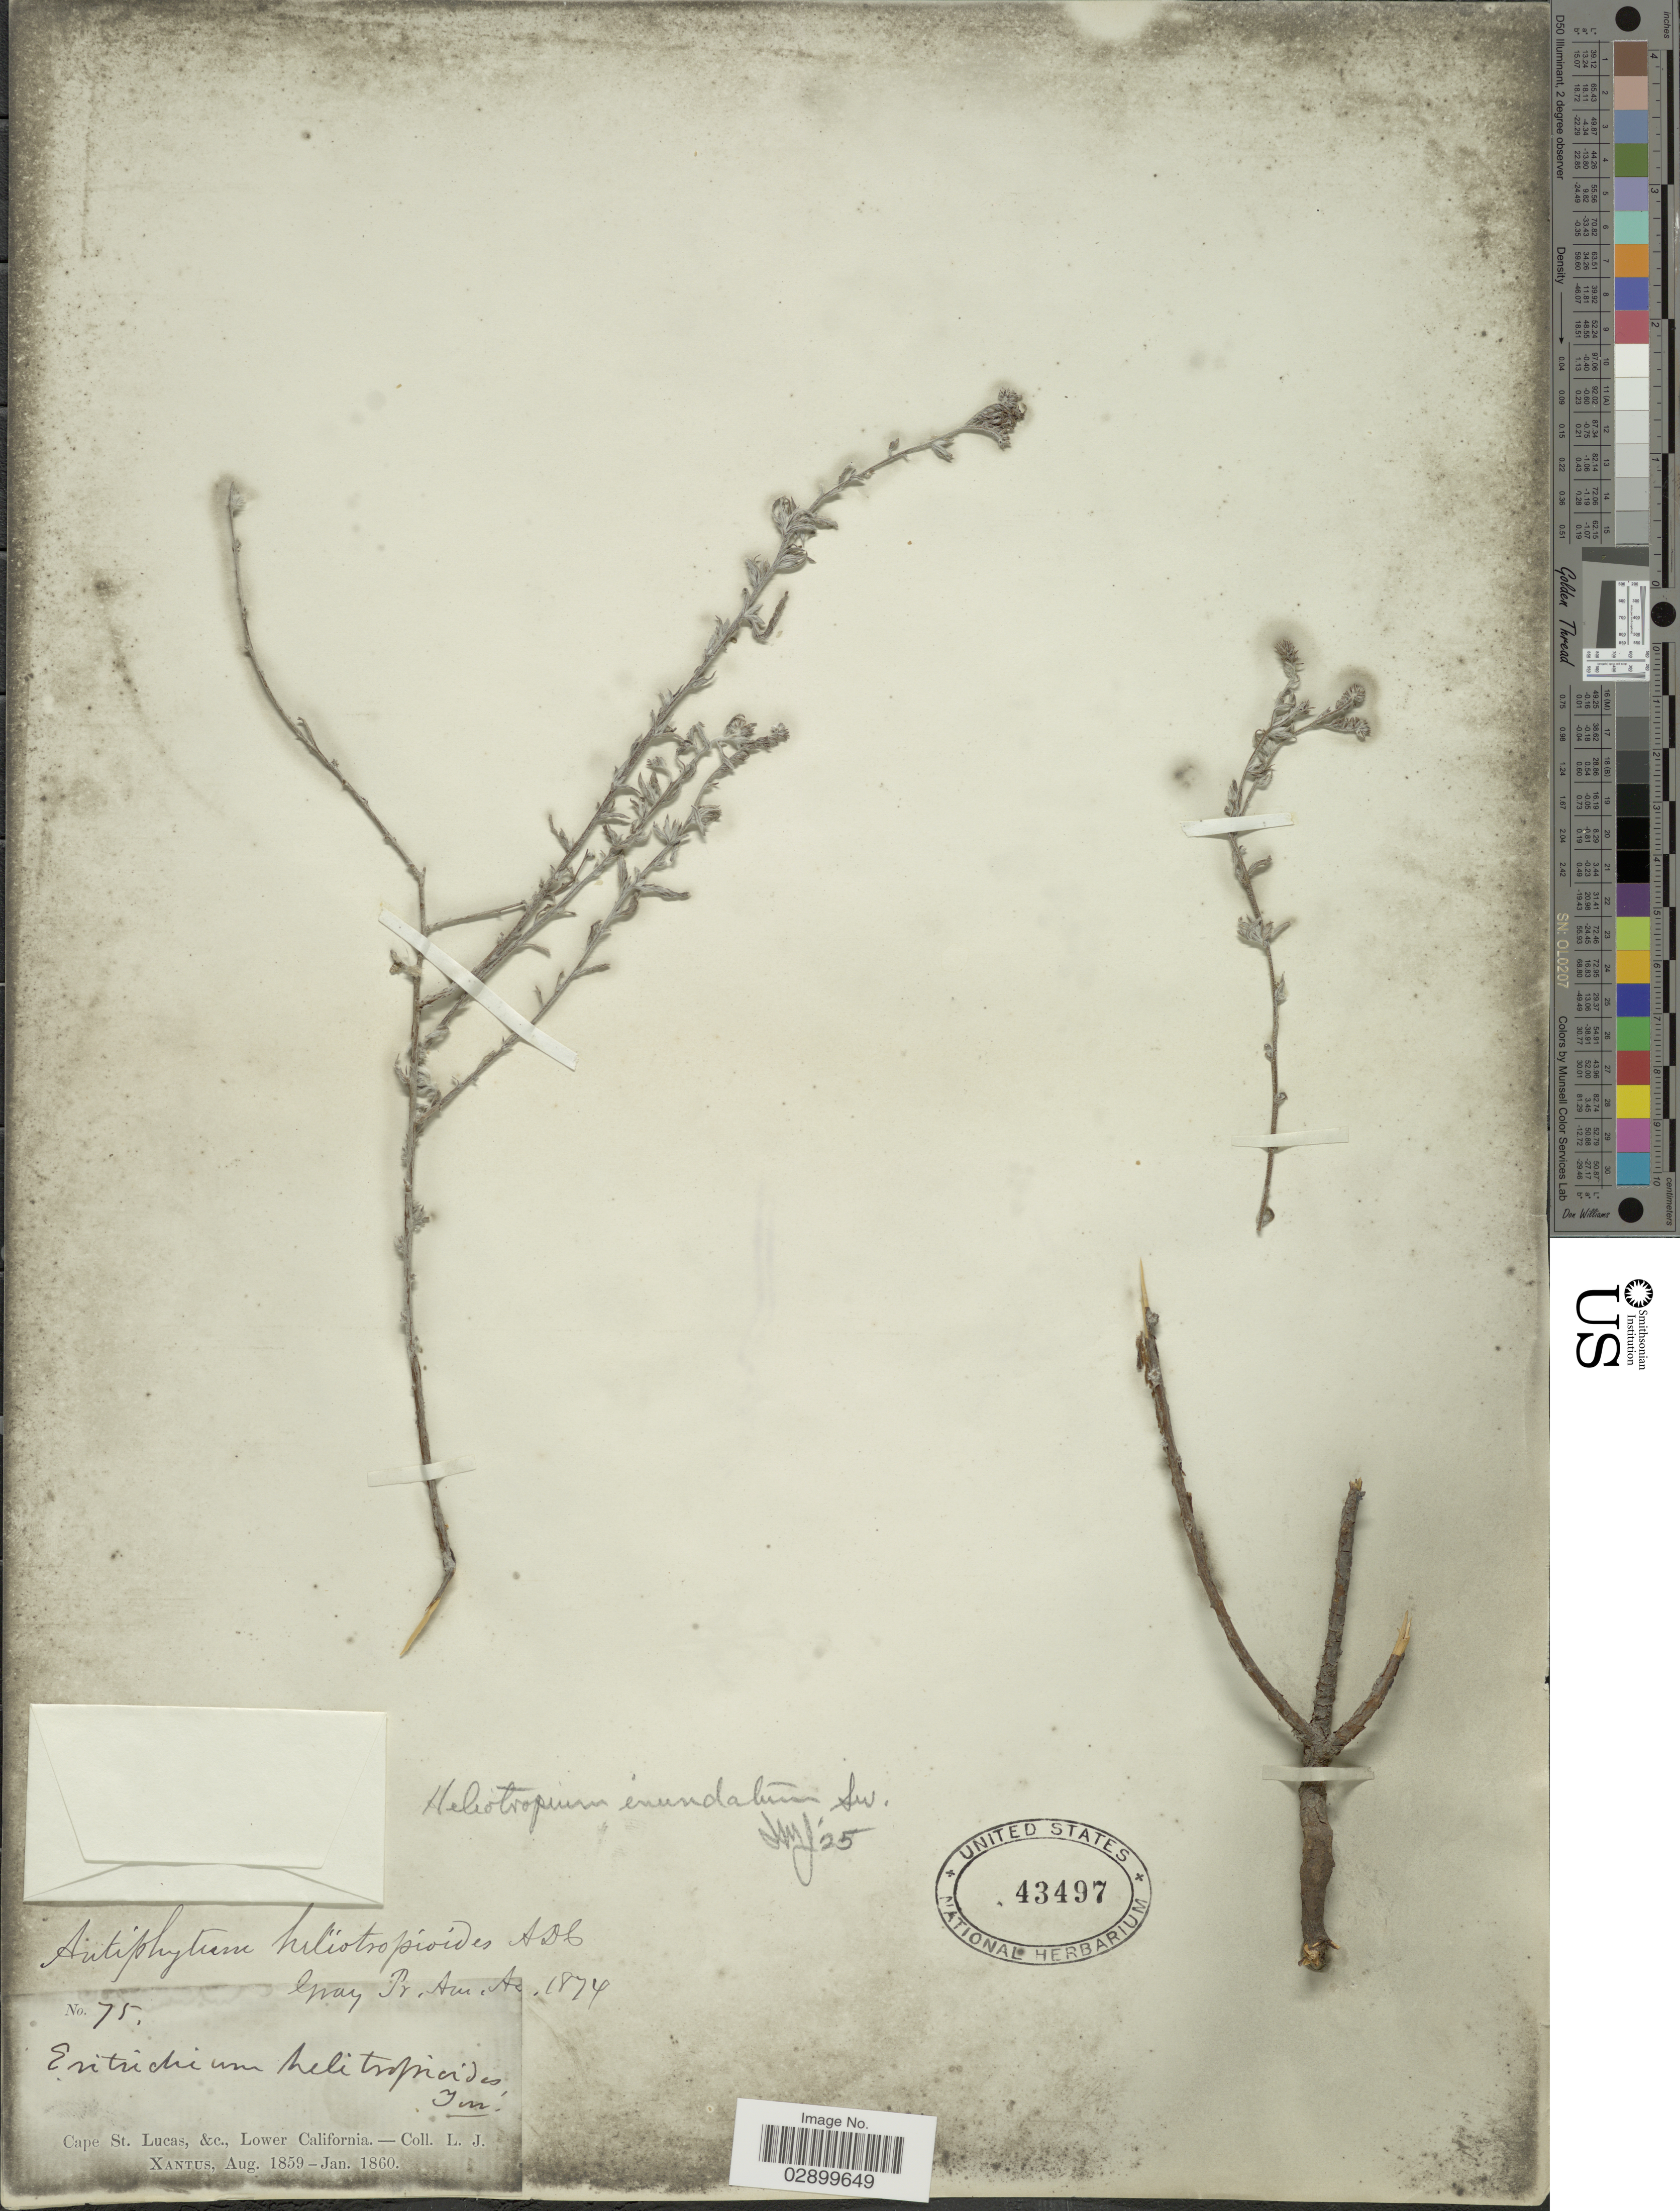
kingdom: Plantae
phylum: Tracheophyta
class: Magnoliopsida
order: Boraginales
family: Heliotropiaceae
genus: Heliotropium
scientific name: Heliotropium hintonii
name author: (I.M. Johnst.) I.M. Johnst.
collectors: L. J. Xantus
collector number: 75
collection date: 1859-08/1860-01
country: Mexico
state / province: Baja California Sur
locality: Cape St. Lucas, &c., Lower California.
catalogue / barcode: US 43497